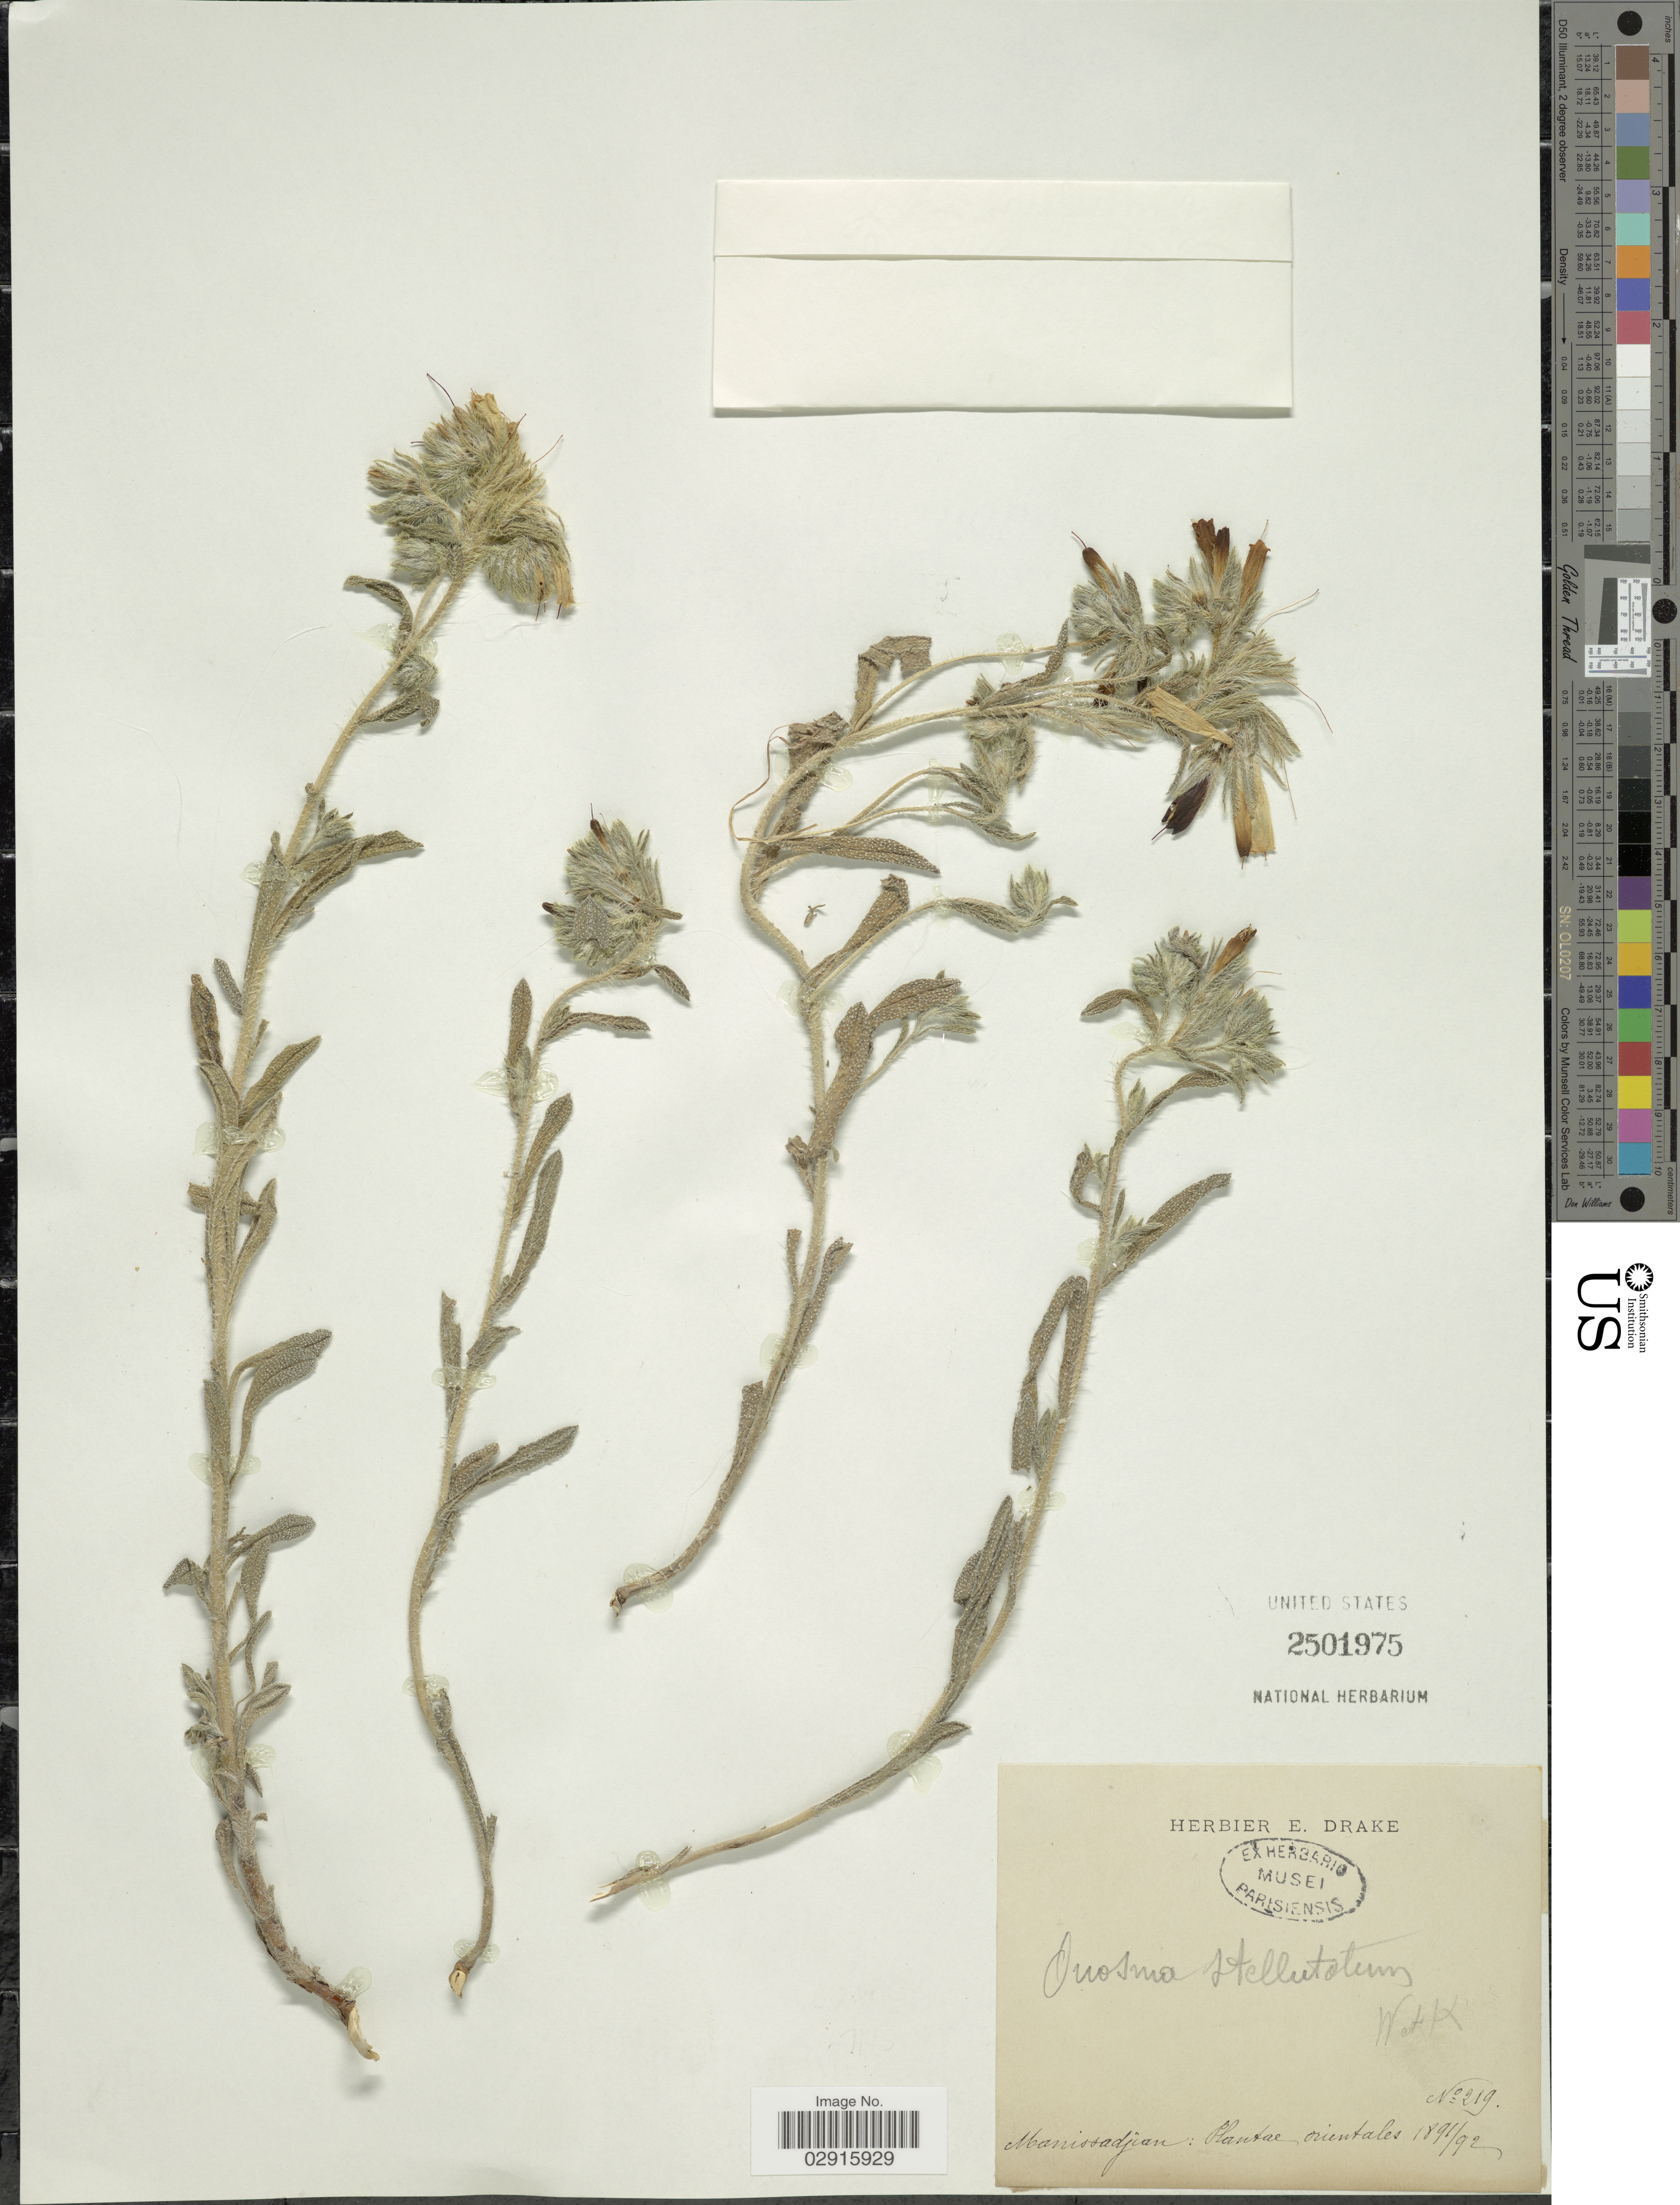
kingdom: Plantae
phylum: Tracheophyta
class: Magnoliopsida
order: Boraginales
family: Boraginaceae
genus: Onosma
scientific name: Onosma stellulata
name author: Waldst. & Kit.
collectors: ex herb. E. Drake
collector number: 219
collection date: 1891/1892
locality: Manissadjian, orientales.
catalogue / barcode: US 2501975